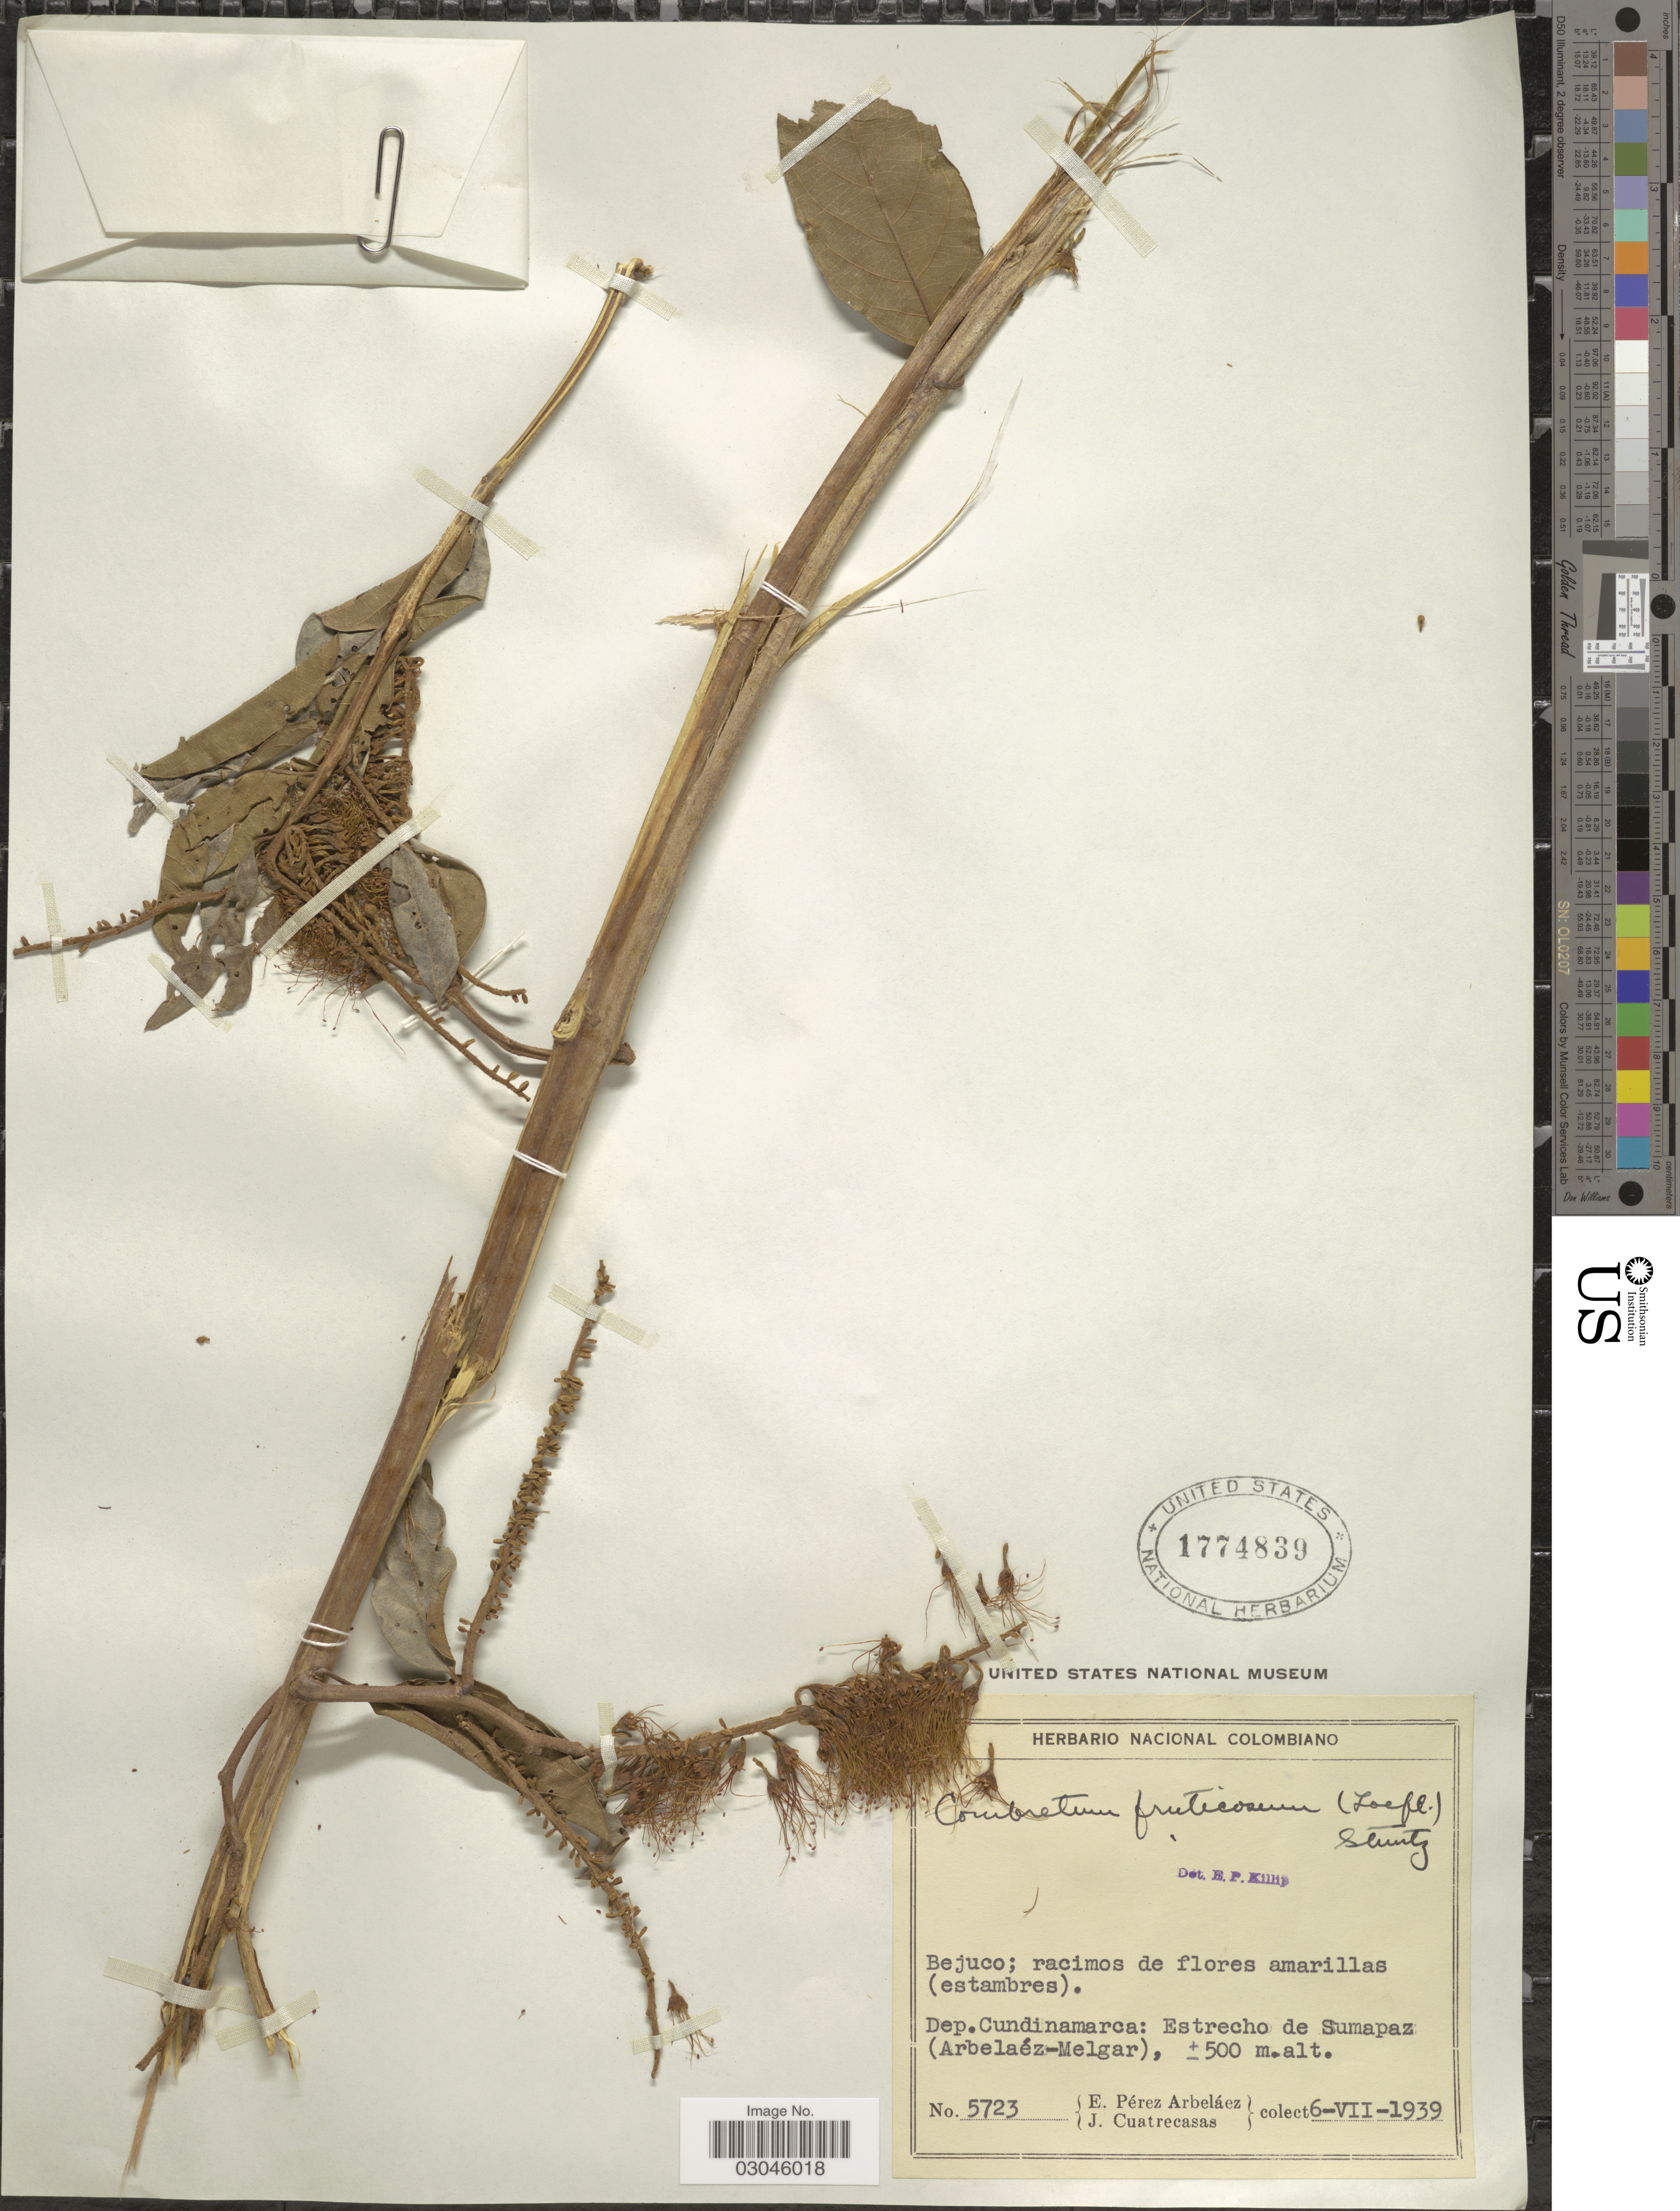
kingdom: Plantae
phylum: Tracheophyta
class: Magnoliopsida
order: Myrtales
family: Combretaceae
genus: Combretum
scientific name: Combretum fruticosum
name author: (Loefl.) Stuntz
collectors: E. Pérez Arbeláez & J. Cuatrecasas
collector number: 5723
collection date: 1939-07-06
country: Colombia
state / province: Cundinamarca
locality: Dep. Cundinamarca: Estrecho de Sumapaz (Arbelaéz-Melgar).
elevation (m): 500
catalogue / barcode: US 1774839